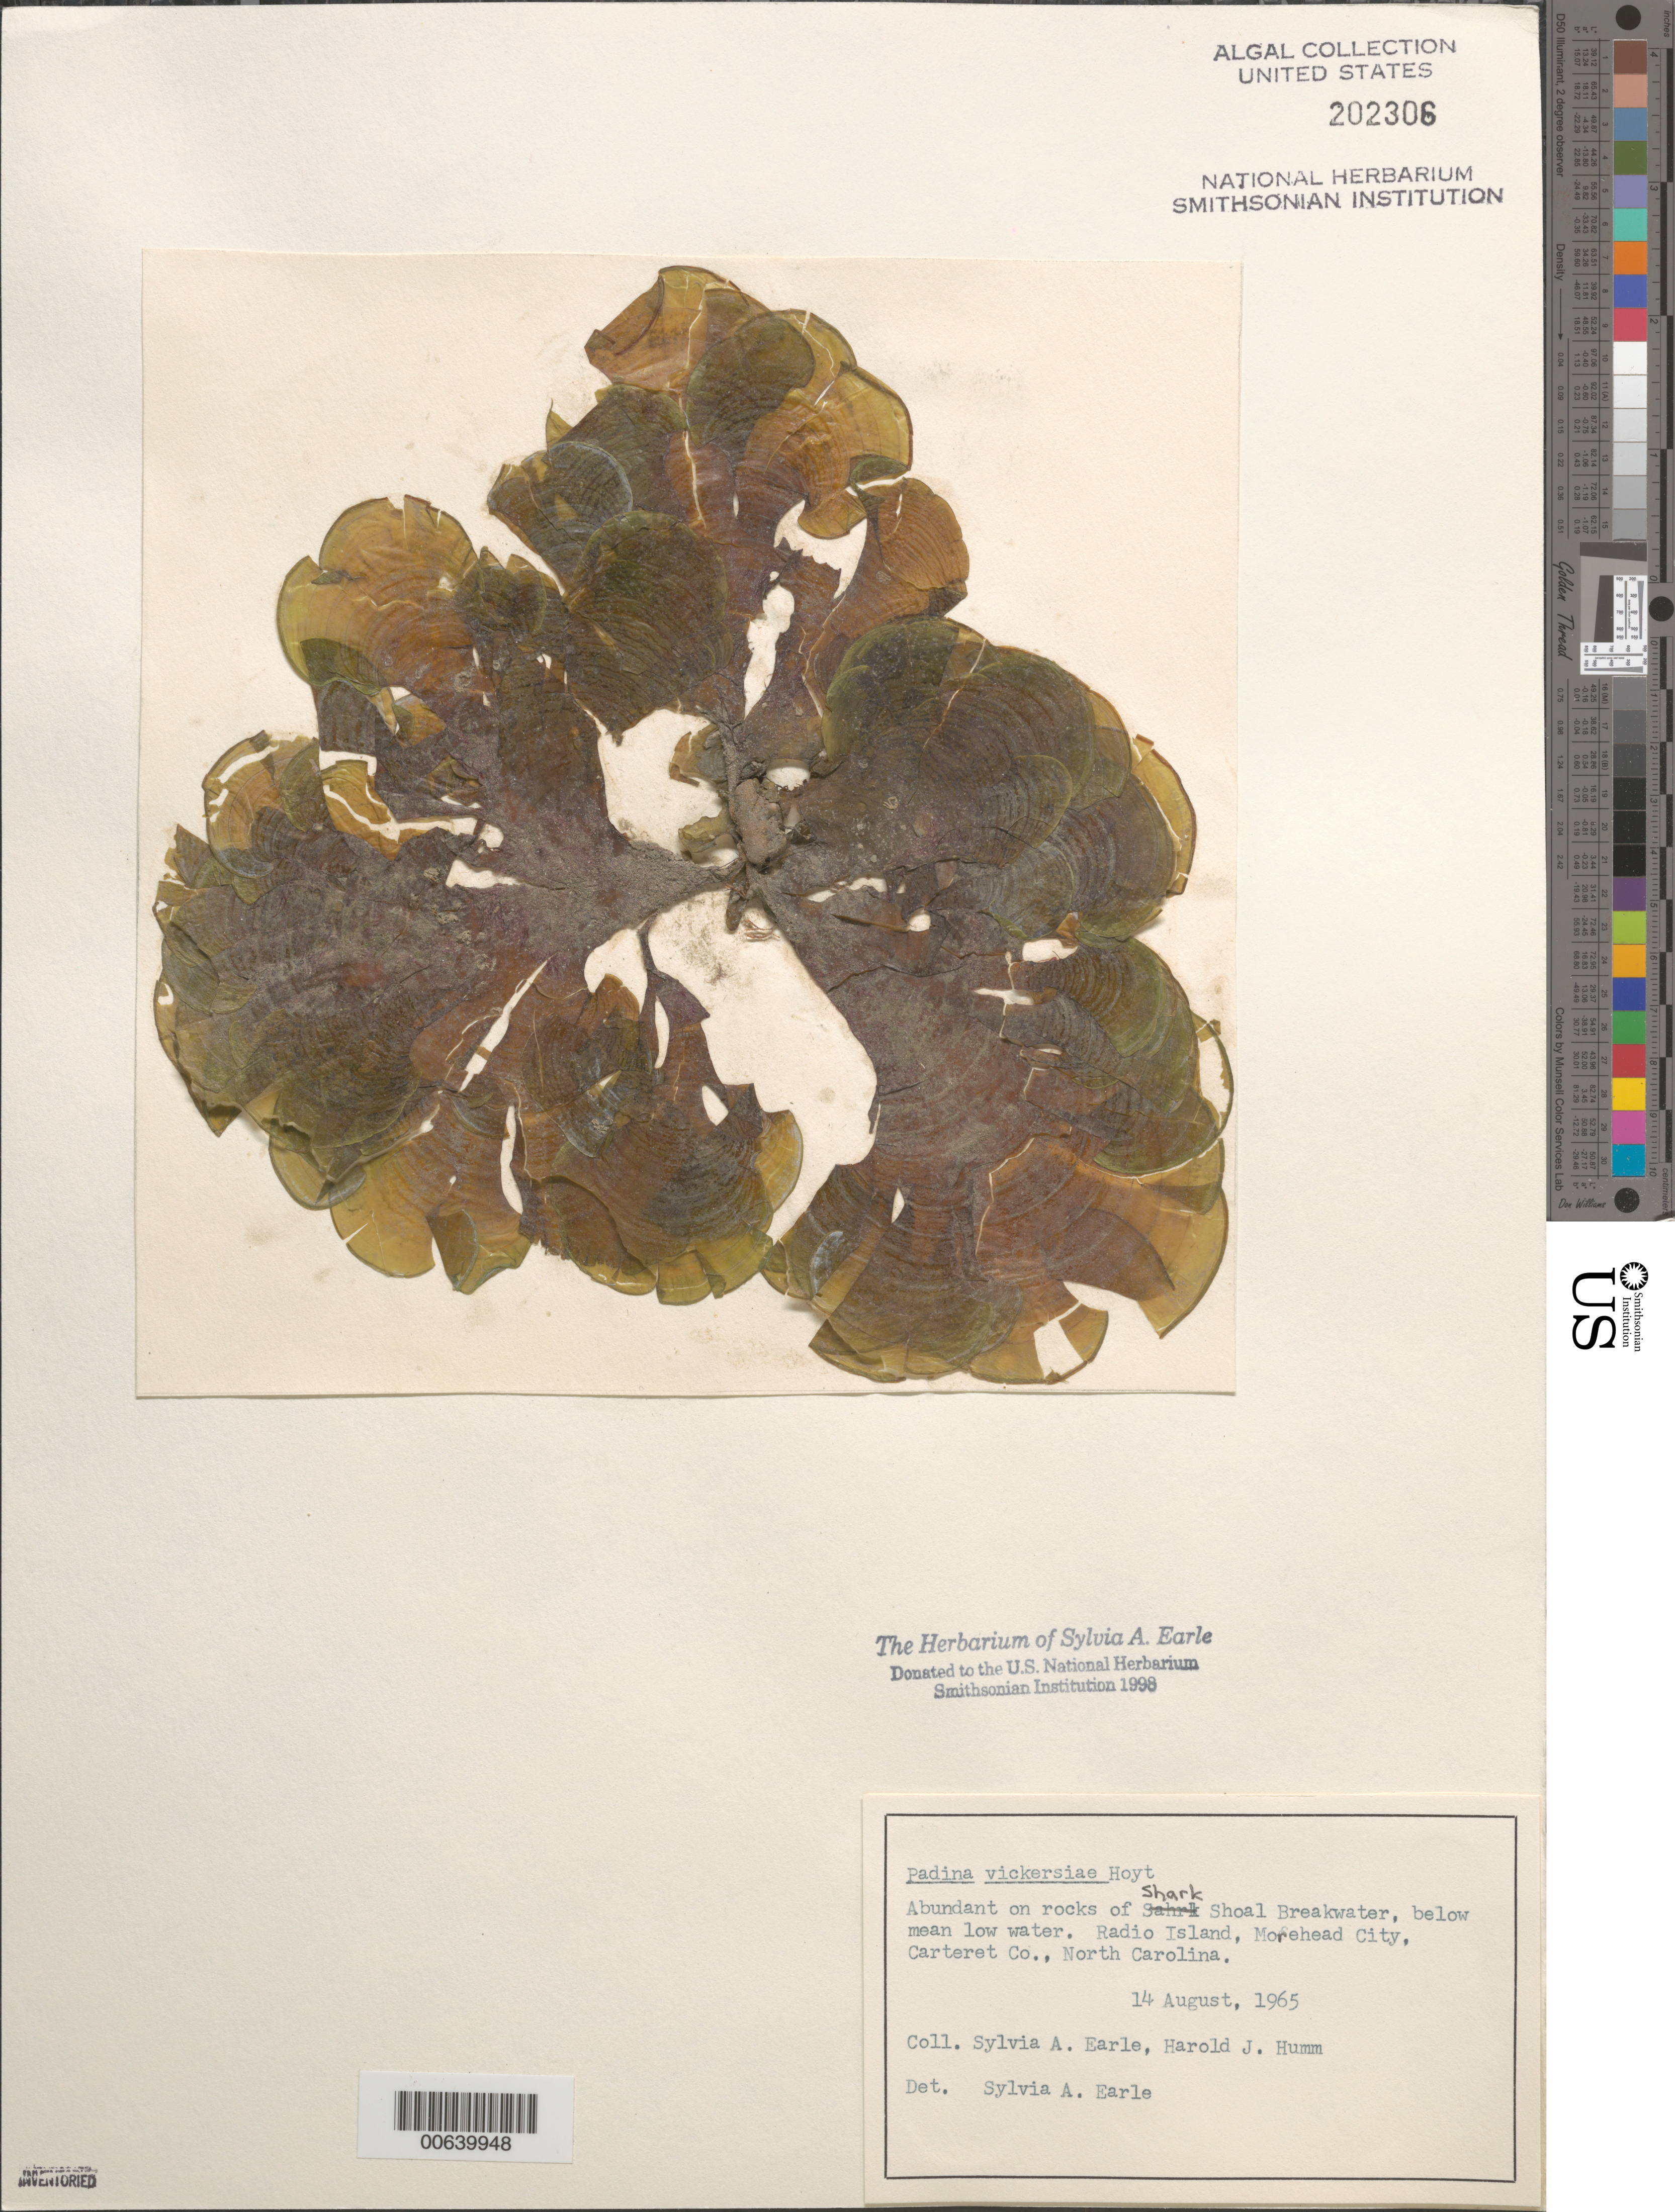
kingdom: Chromista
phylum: Ochrophyta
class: Phaeophyceae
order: Dictyotales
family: Dictyotaceae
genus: Padina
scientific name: Padina gymnospora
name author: (Kütz.) O.G. Sond.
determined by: Algae name updating Project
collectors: H. J. Humm & S. A. Earle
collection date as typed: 14 Aug 1965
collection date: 1965-08-14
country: United States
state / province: North Carolina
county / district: Carteret County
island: Radio Island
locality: Shark Shoal breakwater, Morehead City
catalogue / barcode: US 202306